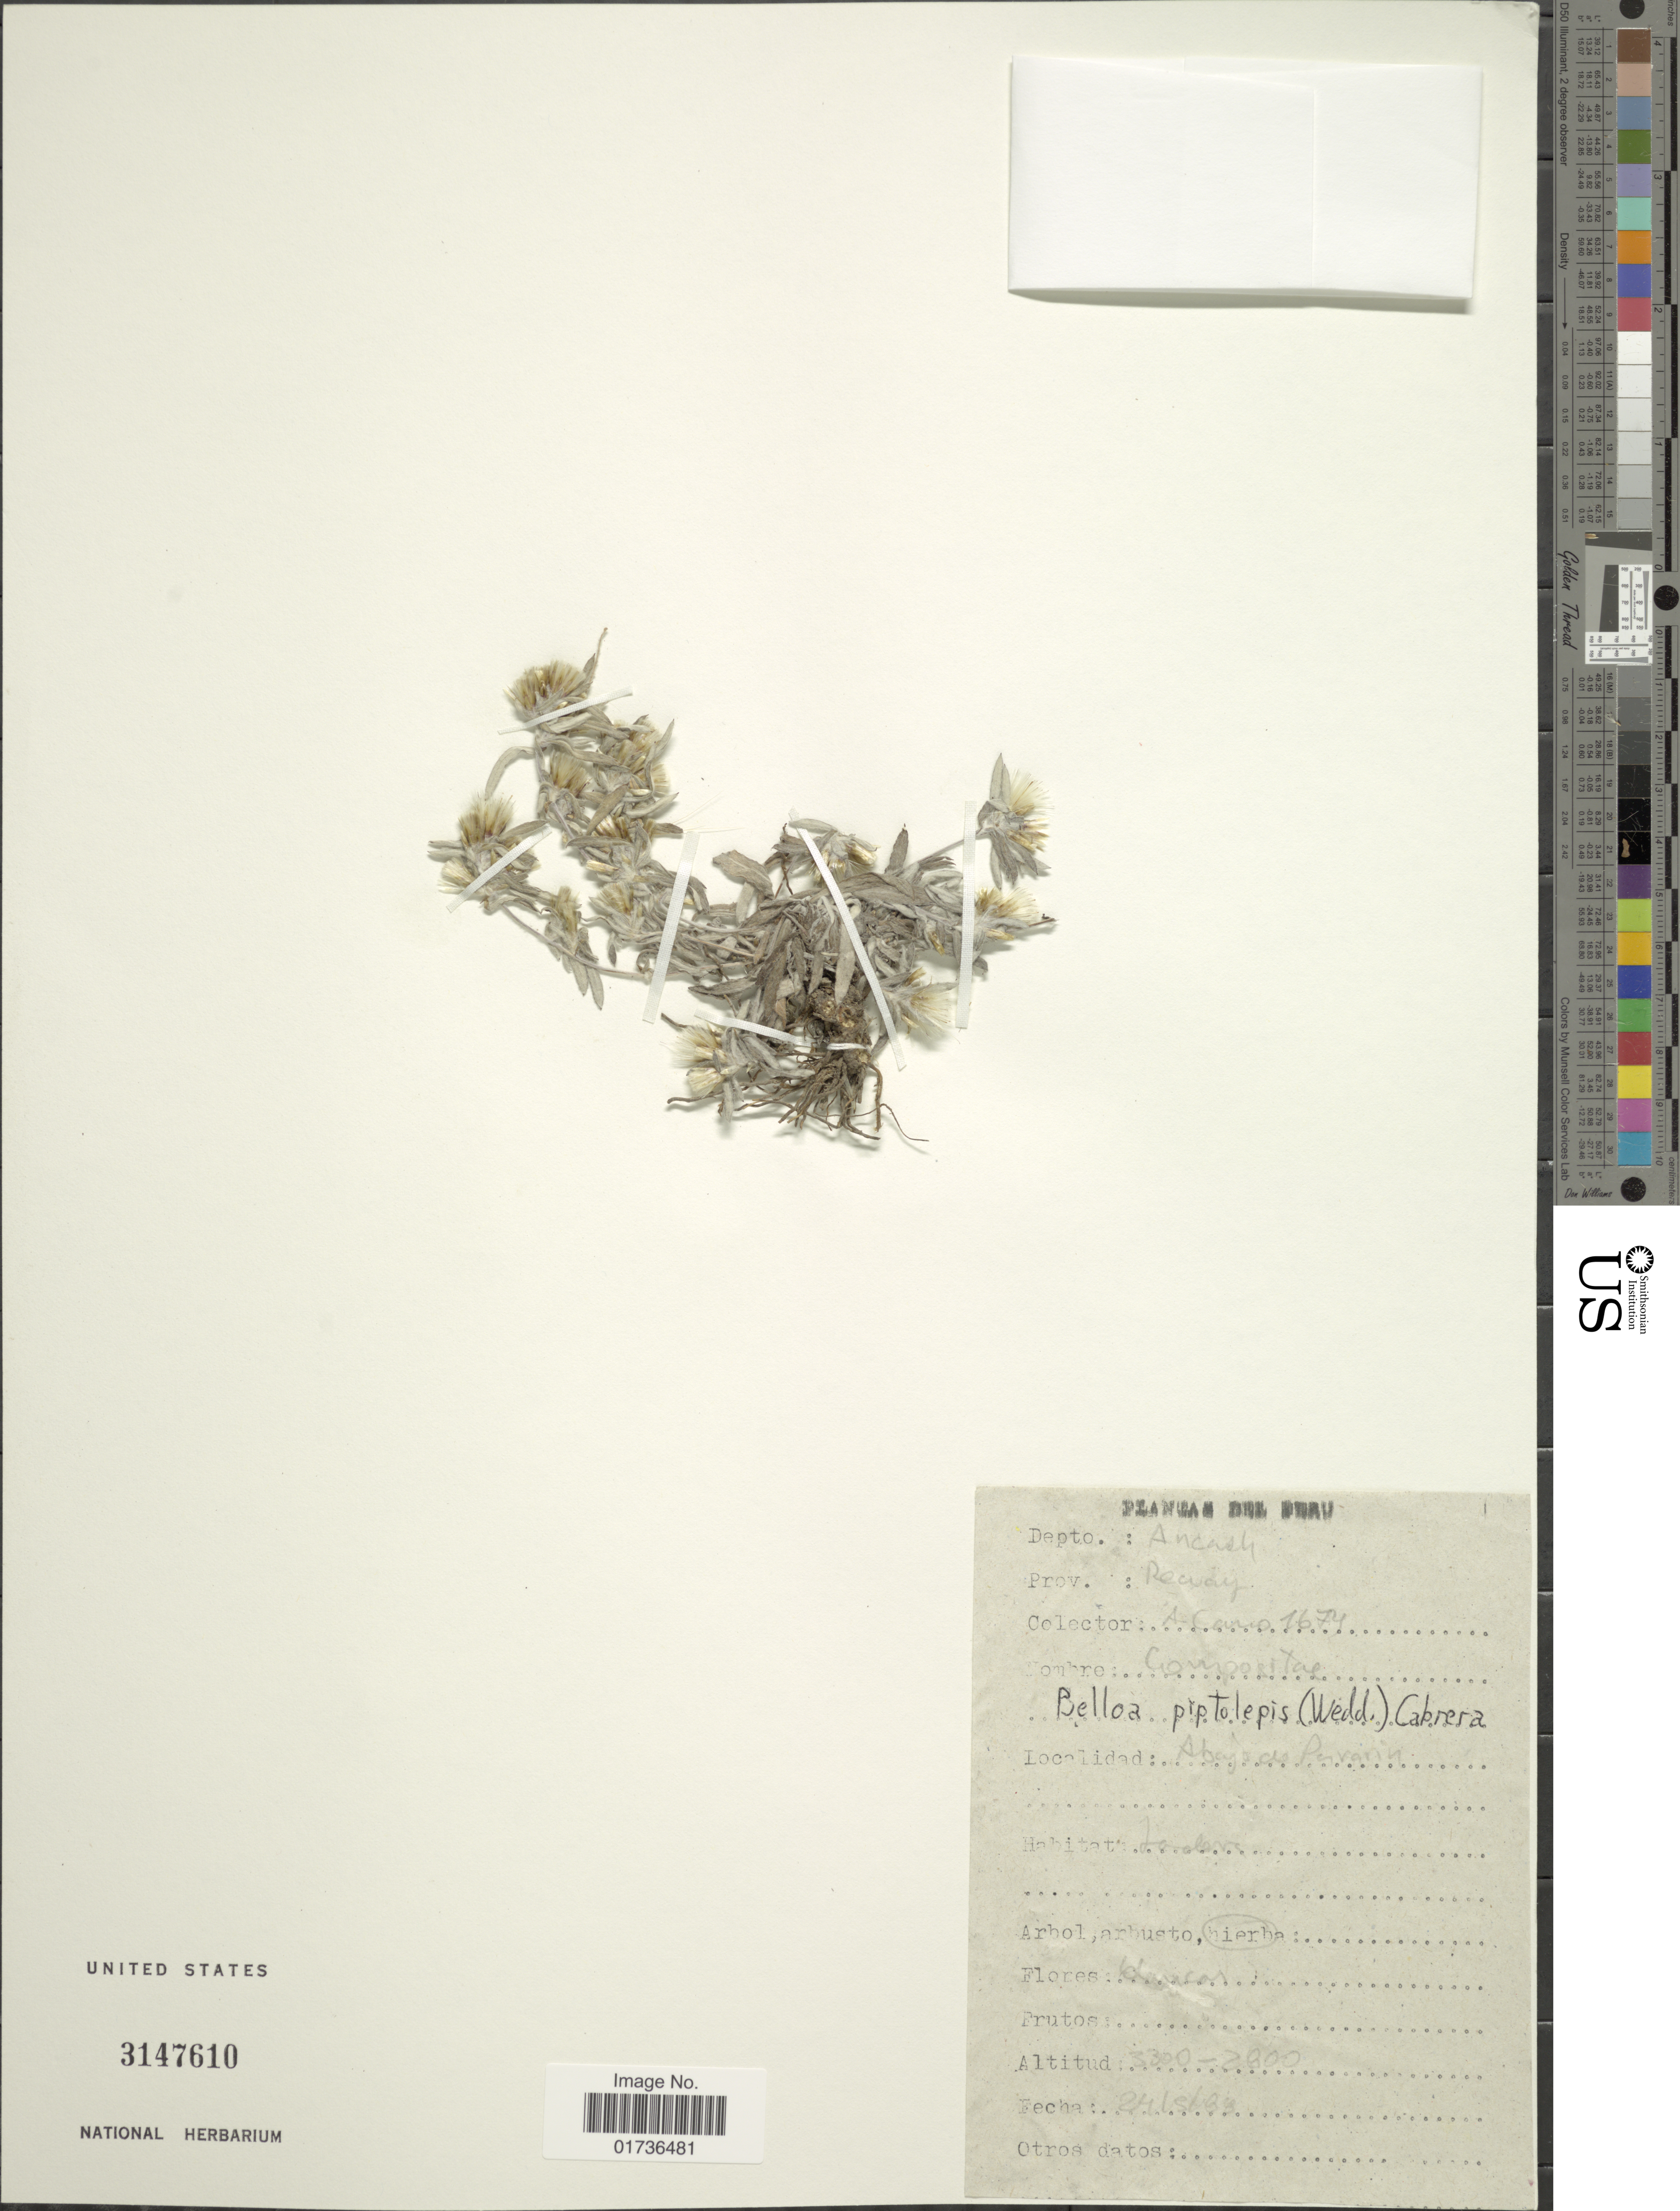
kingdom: Plantae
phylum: Tracheophyta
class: Magnoliopsida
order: Asterales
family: Asteraceae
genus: Mniodes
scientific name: Mniodes subspicata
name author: (Wedd.) S.E. Freire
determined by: Dillon, M. O.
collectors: A. Cano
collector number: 1674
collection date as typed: Transcribed d/m/y: 24/8/33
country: Peru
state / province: Ancash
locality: Depto: Ancash, Prov. Reway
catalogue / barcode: US 3147610